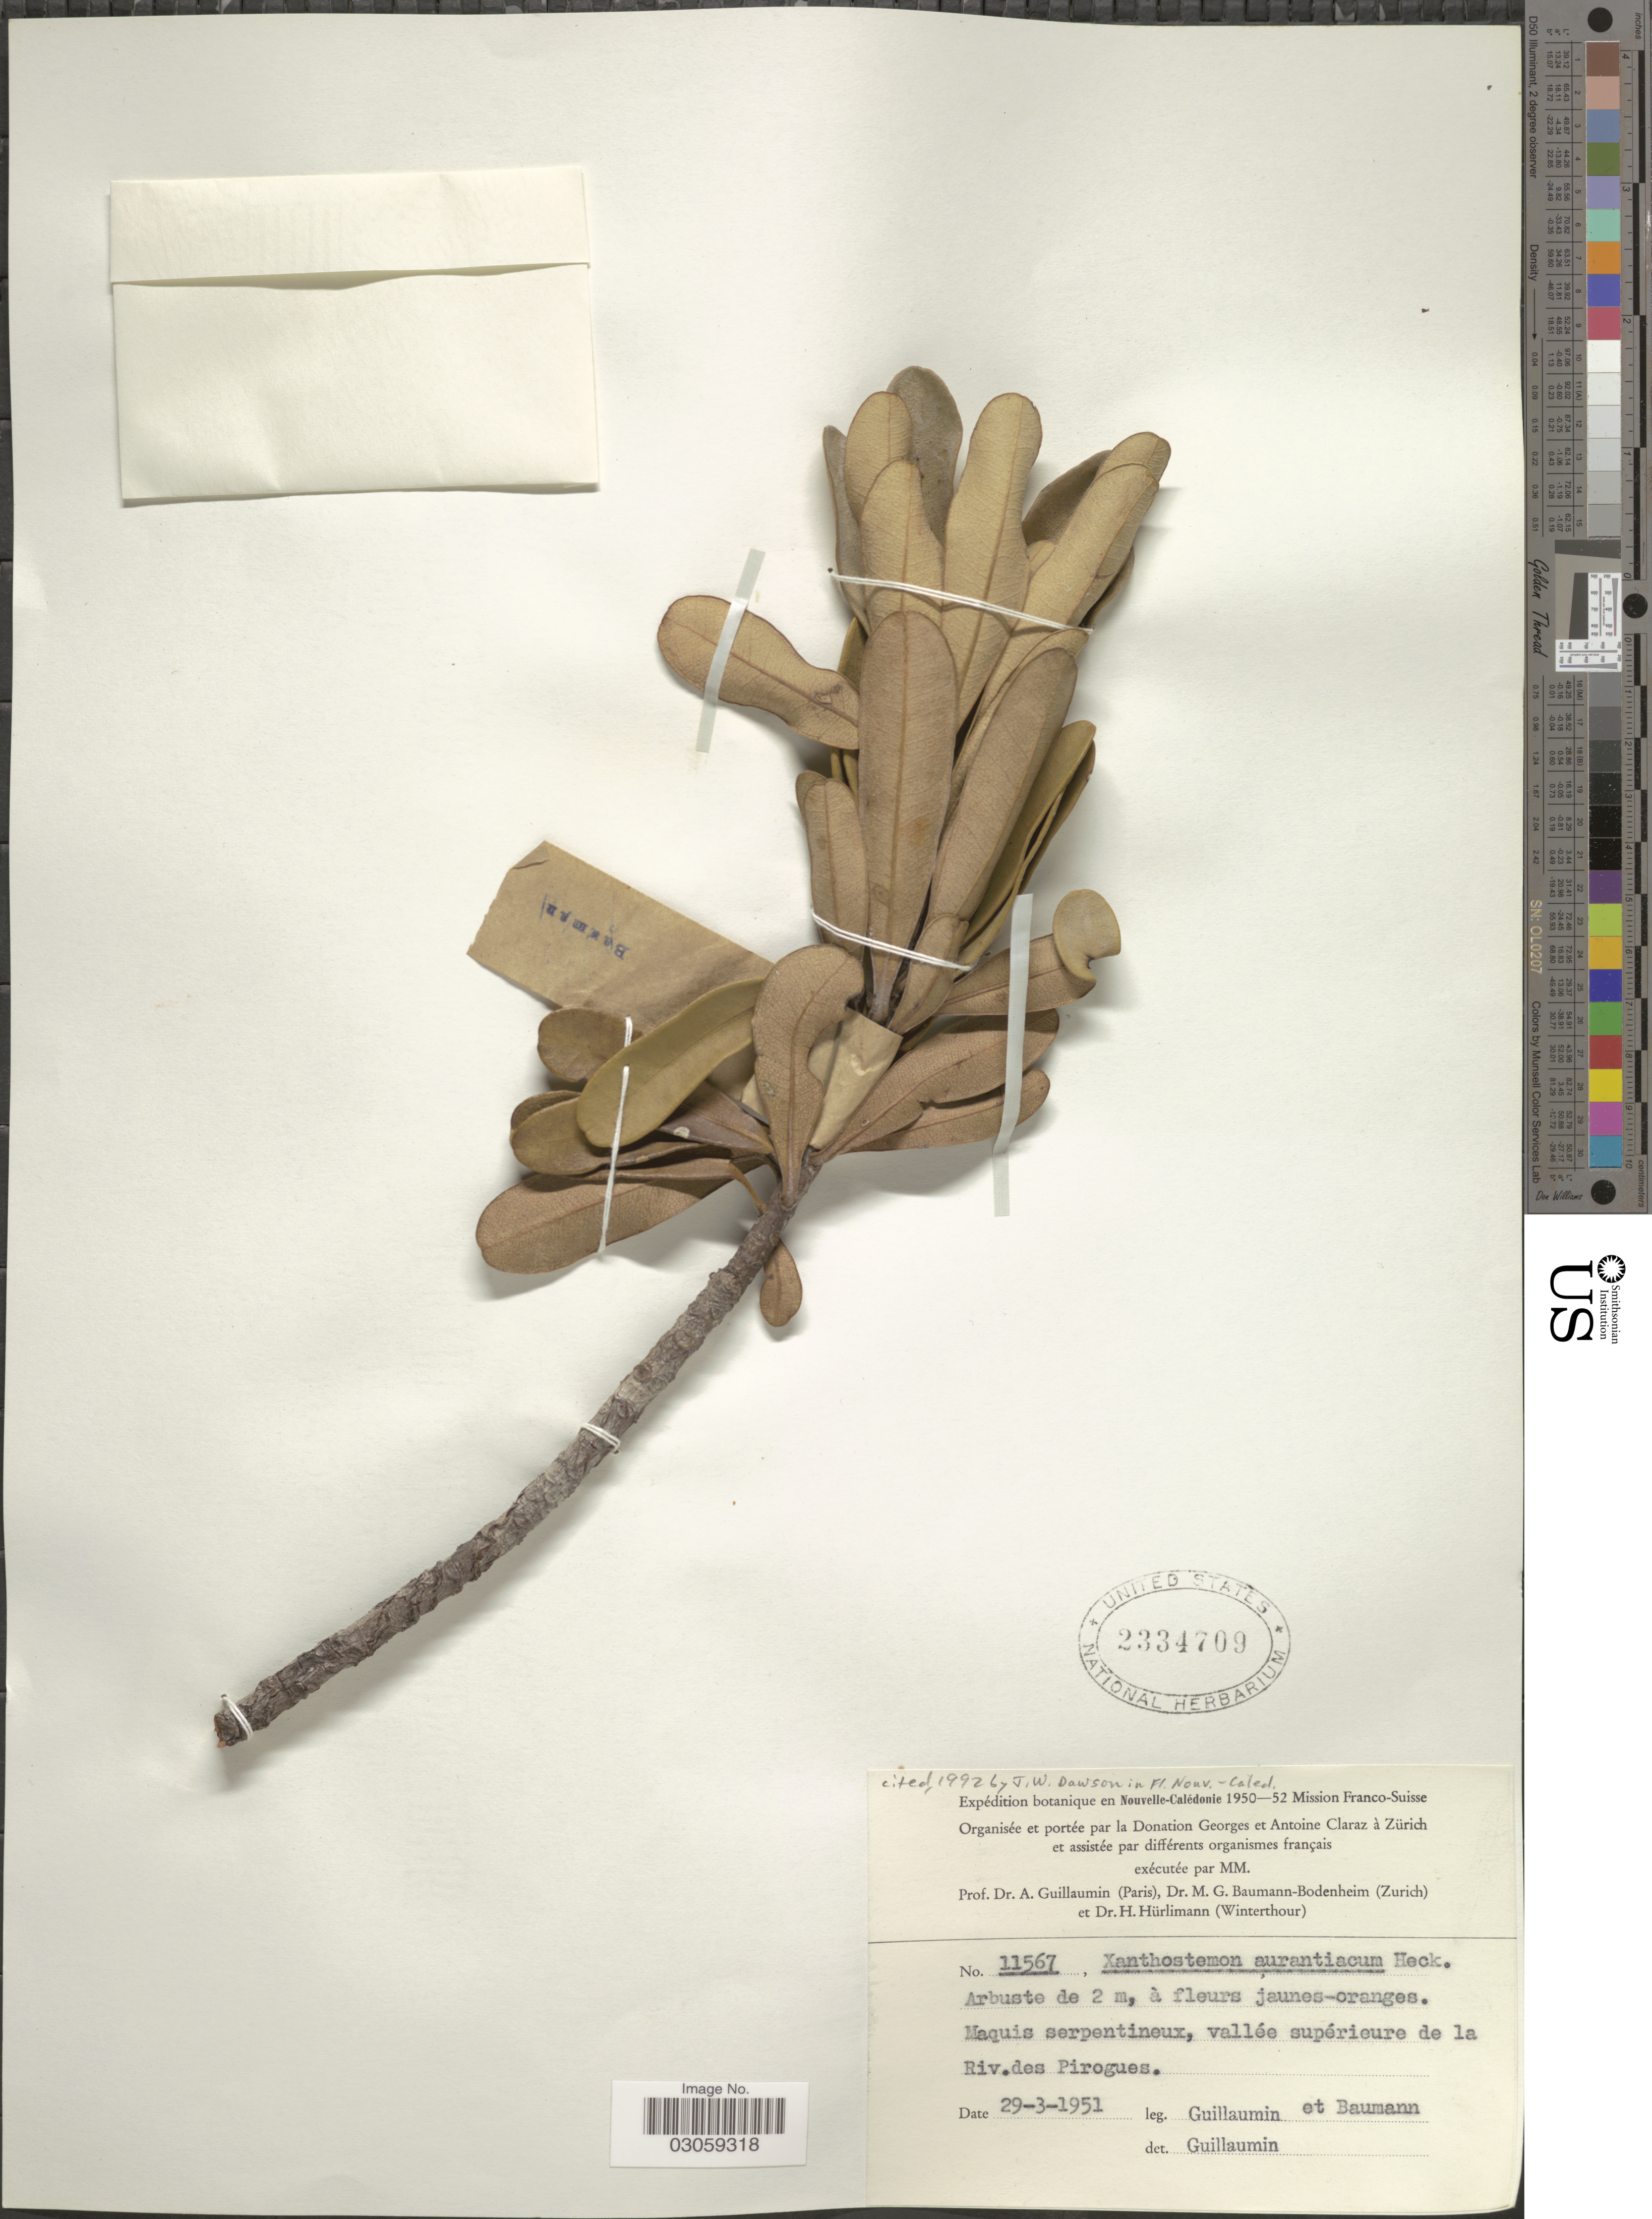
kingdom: Plantae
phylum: Tracheophyta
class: Magnoliopsida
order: Myrtales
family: Myrtaceae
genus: Xanthostemon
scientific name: Xanthostemon aurantiacus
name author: (Brongn. & Gris) Schltr.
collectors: A. Guillaumin & -. Baumann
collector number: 11567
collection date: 1951-03-29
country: New Caledonia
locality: En Nouvelle-Calédonie. Maquis serpentineux, vallée supérieure de la Riv. des Pirogues.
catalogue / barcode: US 2334709